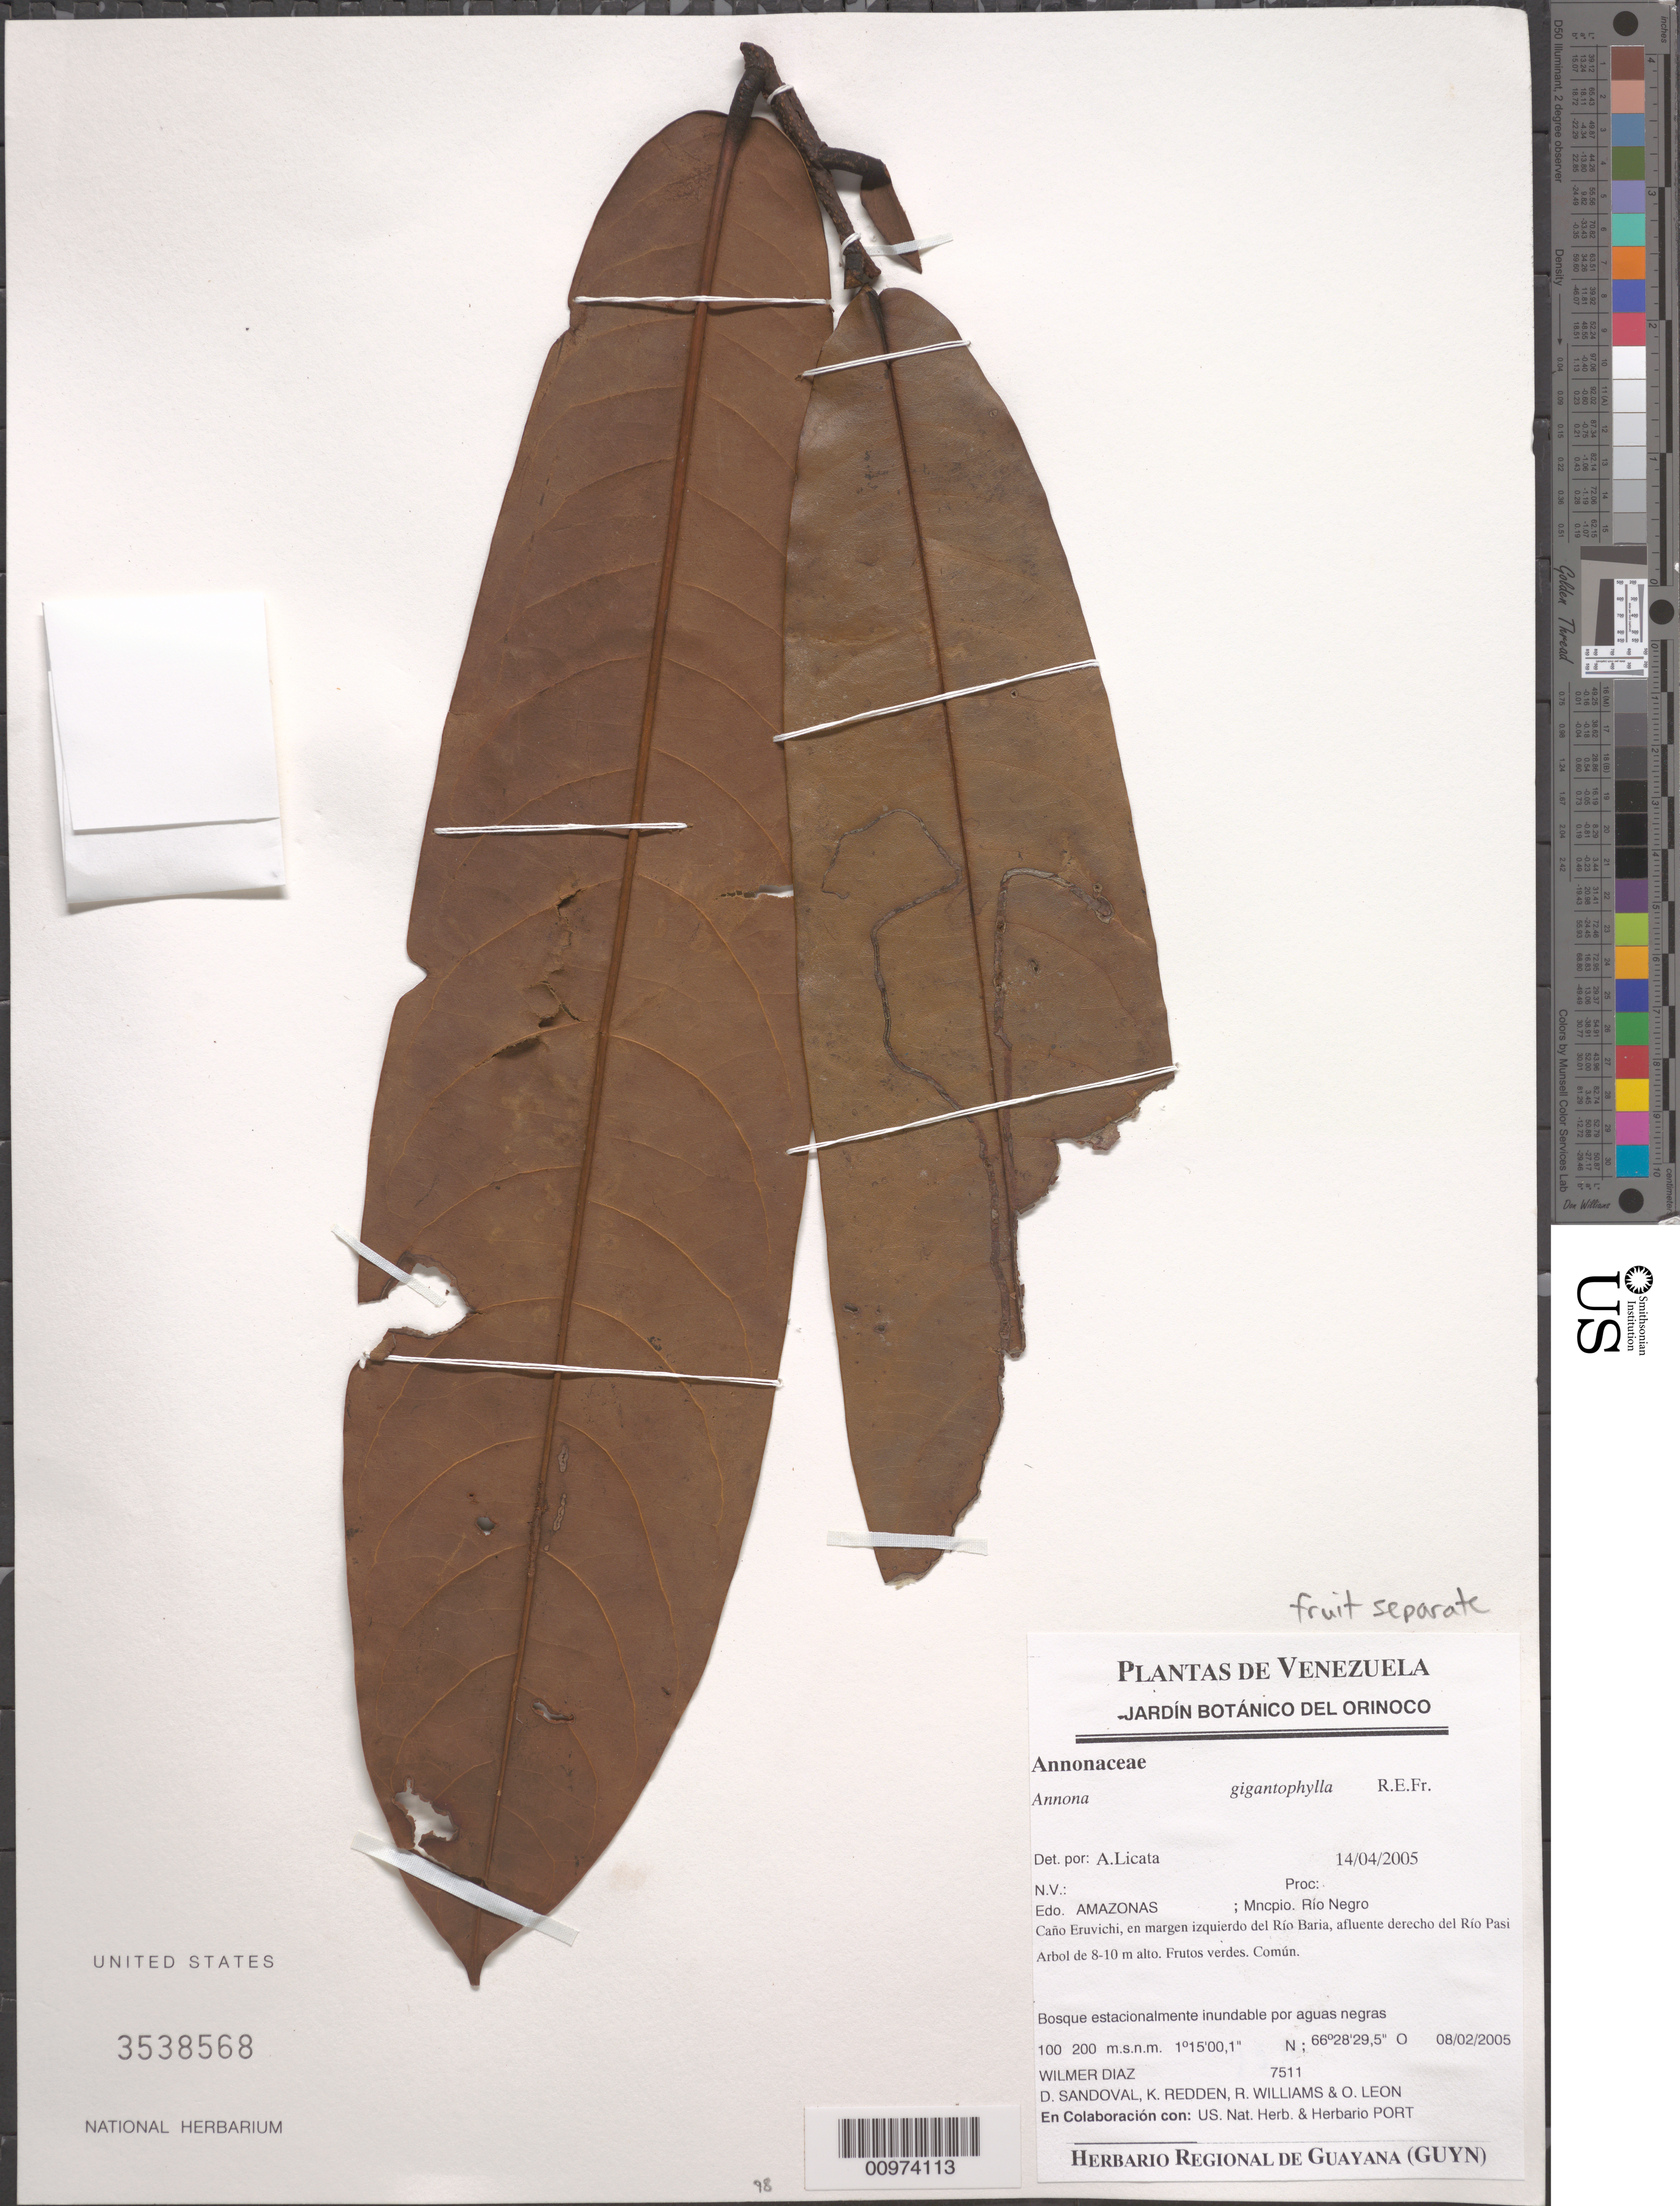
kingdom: Plantae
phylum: Tracheophyta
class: Magnoliopsida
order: Magnoliales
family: Annonaceae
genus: Annona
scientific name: Annona gigantophylla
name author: (R.E. Fr.) R.E. Fr.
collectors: W. Díaz P., D. Sandoval, K. M. Redden, R. Williams & O. León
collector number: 7511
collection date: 2005-02-08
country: Venezuela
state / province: Amazonas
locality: Mncpio. Río Negro. Caño Eruvichi, en margen izquierdo del Río Baria, afluente derecho del Río Pasi.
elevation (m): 100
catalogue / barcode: US 3538568